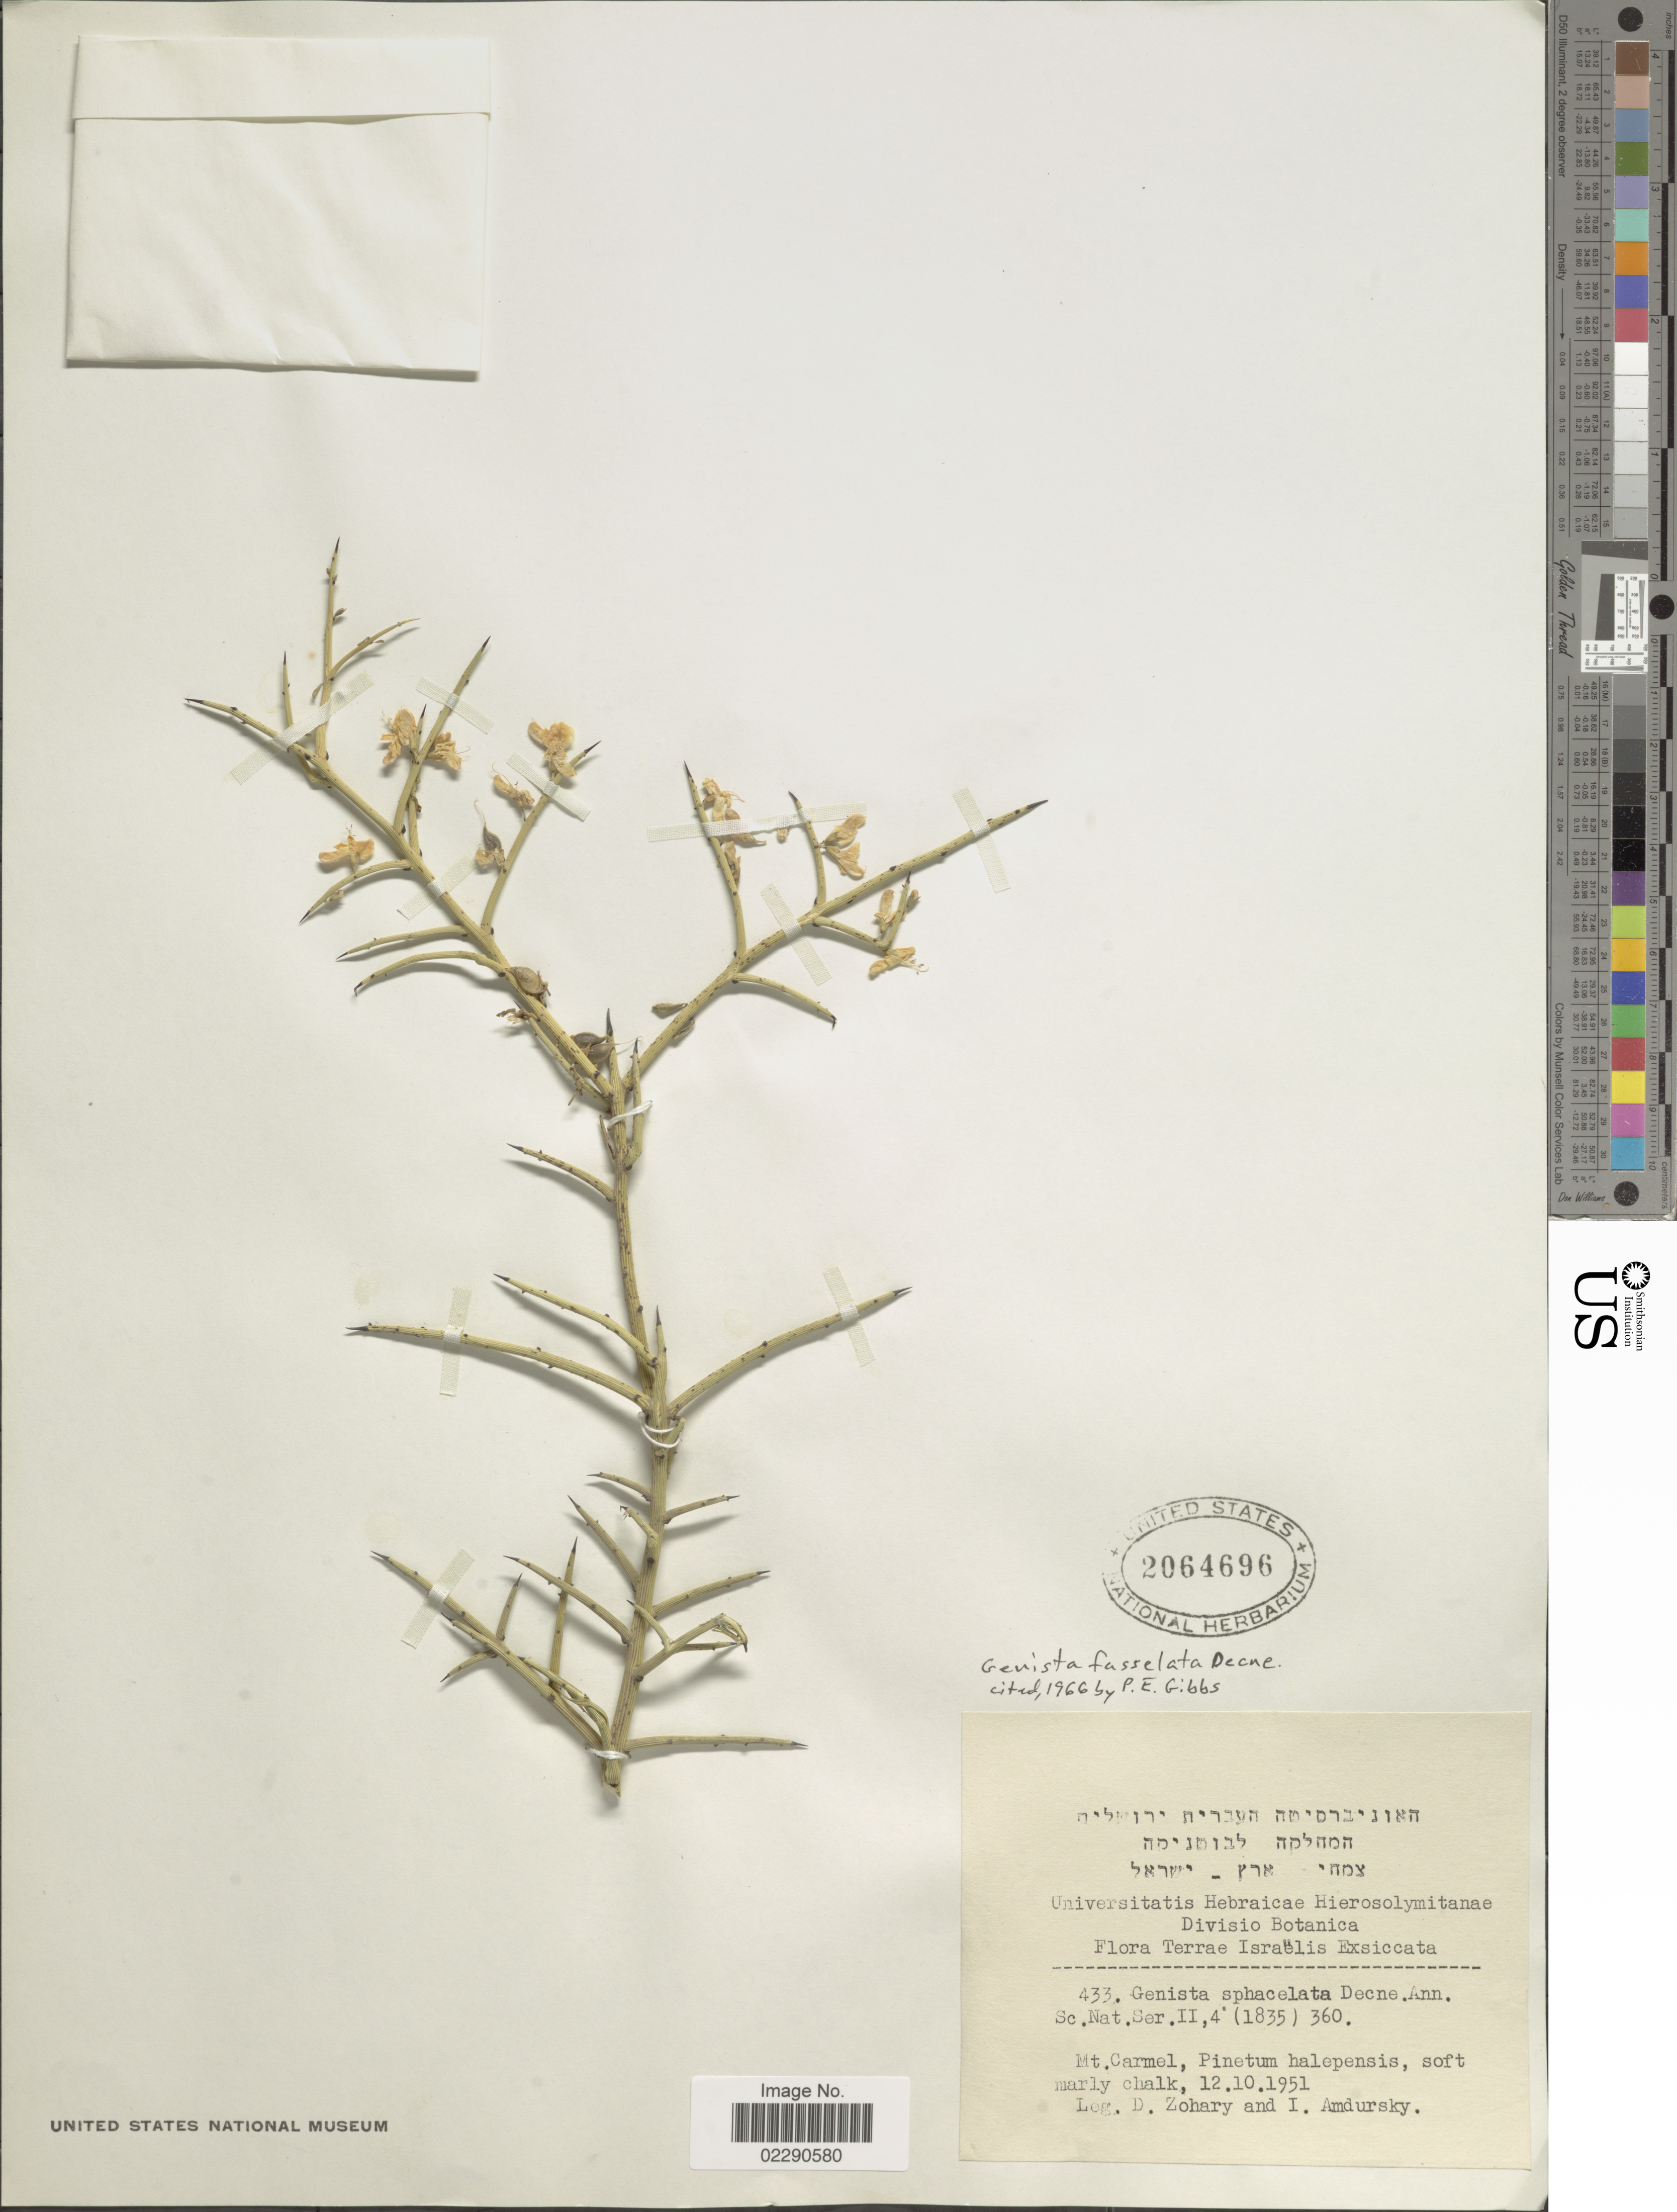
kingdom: Plantae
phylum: Tracheophyta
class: Magnoliopsida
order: Fabales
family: Fabaceae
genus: Genista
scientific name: Genista fasselata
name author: Decne.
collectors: D. Zohary & I. Amdursky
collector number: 433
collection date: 1951-10-12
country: Israel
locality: Mt. Carmel, Pinetum halepensis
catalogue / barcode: US 2064696